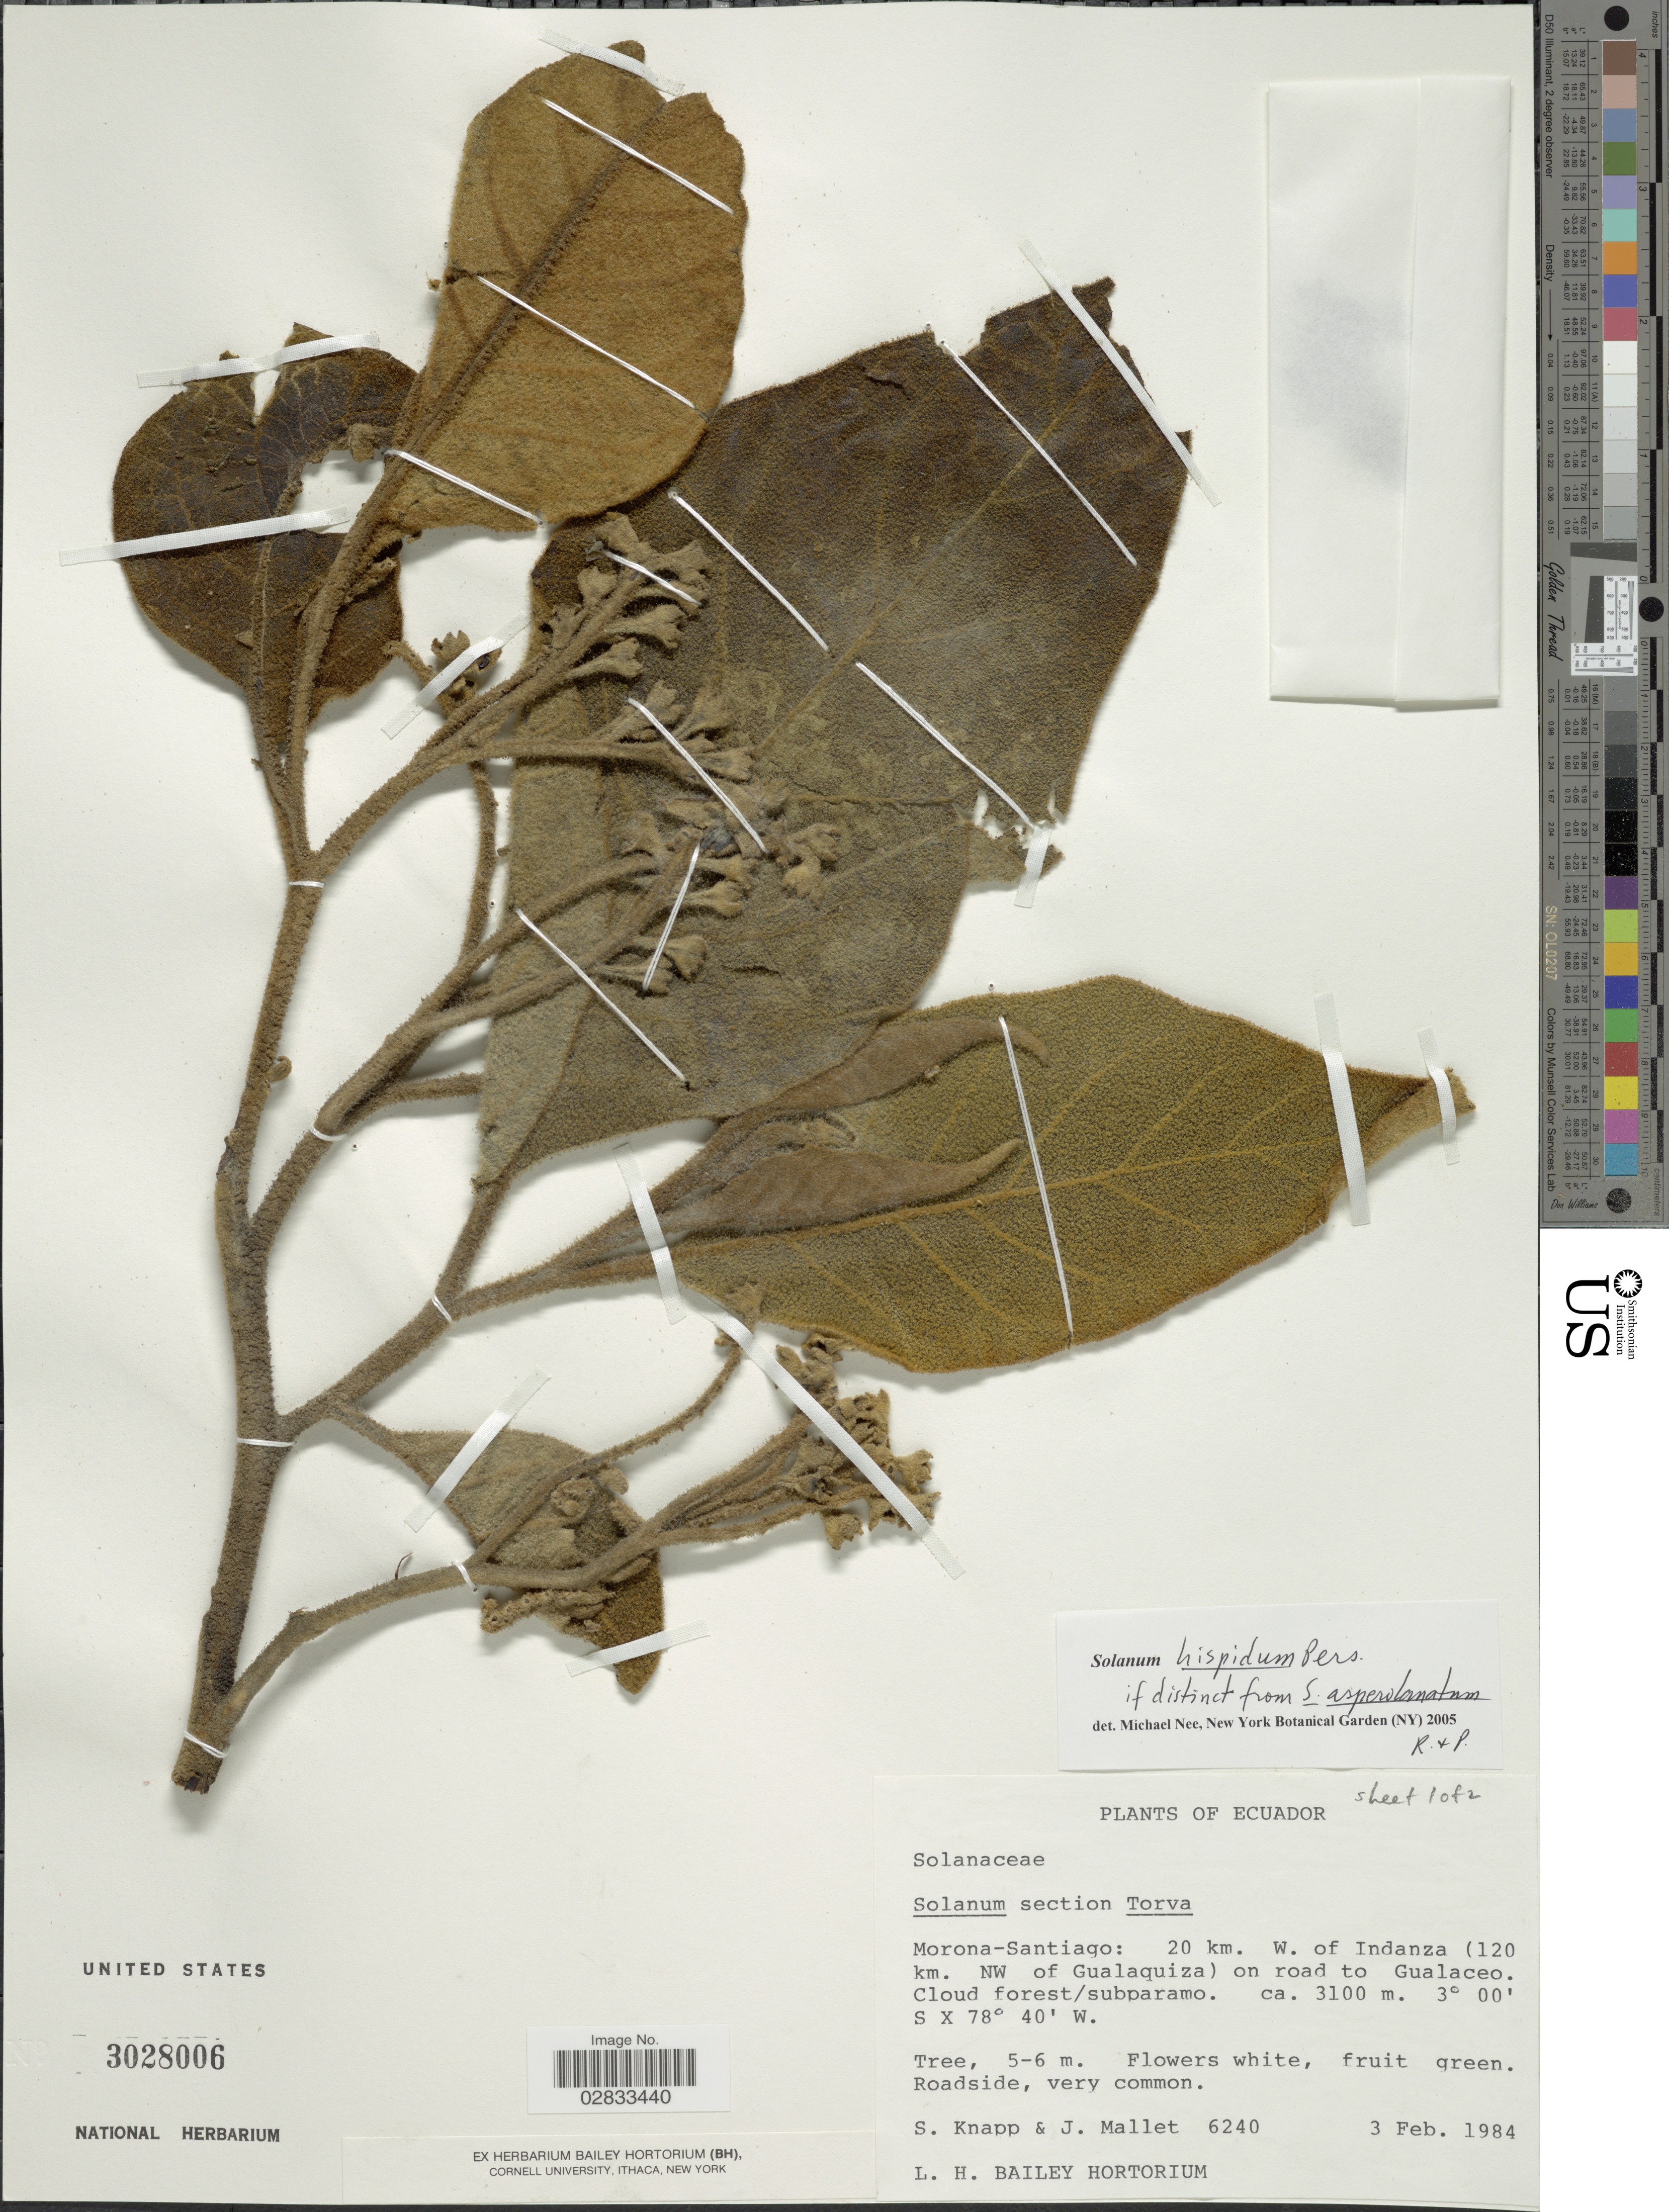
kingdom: Plantae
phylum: Tracheophyta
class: Magnoliopsida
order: Solanales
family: Solanaceae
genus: Solanum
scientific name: Solanum hispidum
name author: Pers.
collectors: S. Knapp & J. Mallet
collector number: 6240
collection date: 1984-02-03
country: Ecuador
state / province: Morona-Santiago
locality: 20 km. W. of Indanza (120 km. NW of Gualaquiza) on road to Gualeceo.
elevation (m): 3100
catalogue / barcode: US 3028006